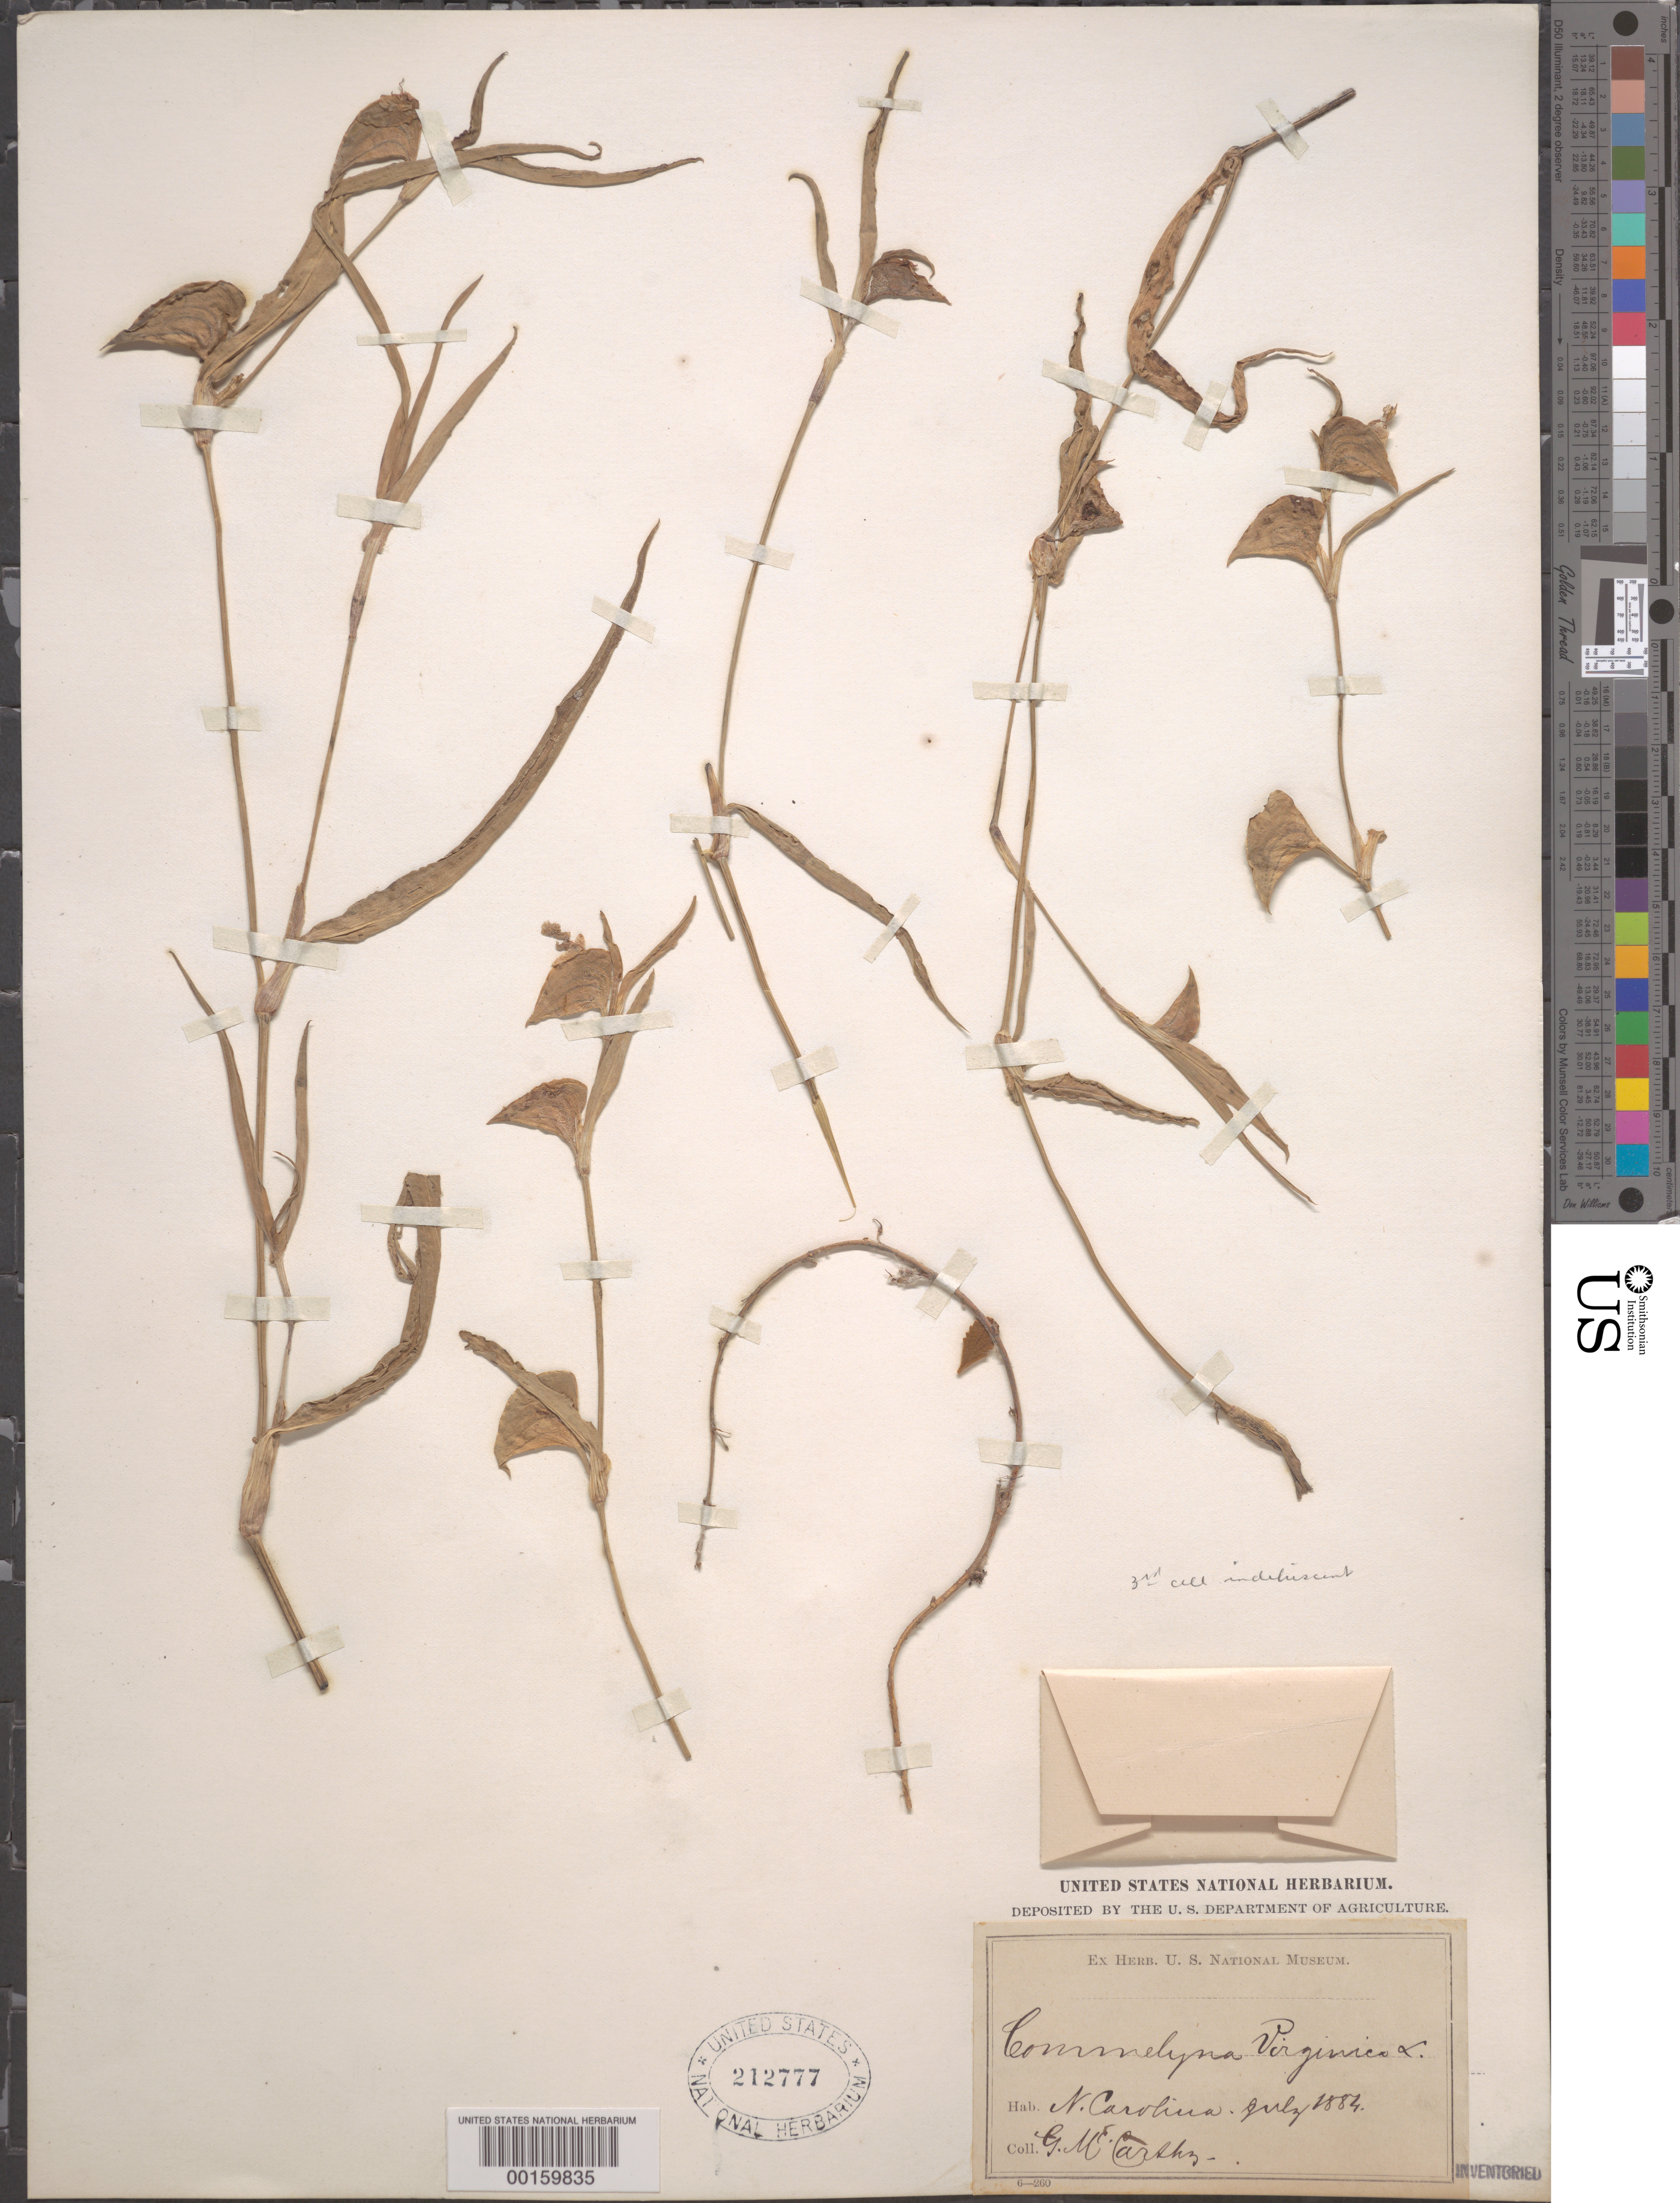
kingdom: Plantae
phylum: Tracheophyta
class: Liliopsida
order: Commelinales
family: Commelinaceae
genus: Commelina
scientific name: Commelina erecta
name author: L.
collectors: G. Carsky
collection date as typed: Jul 1884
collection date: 1884-07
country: United States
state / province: North Carolina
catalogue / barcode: US 212777